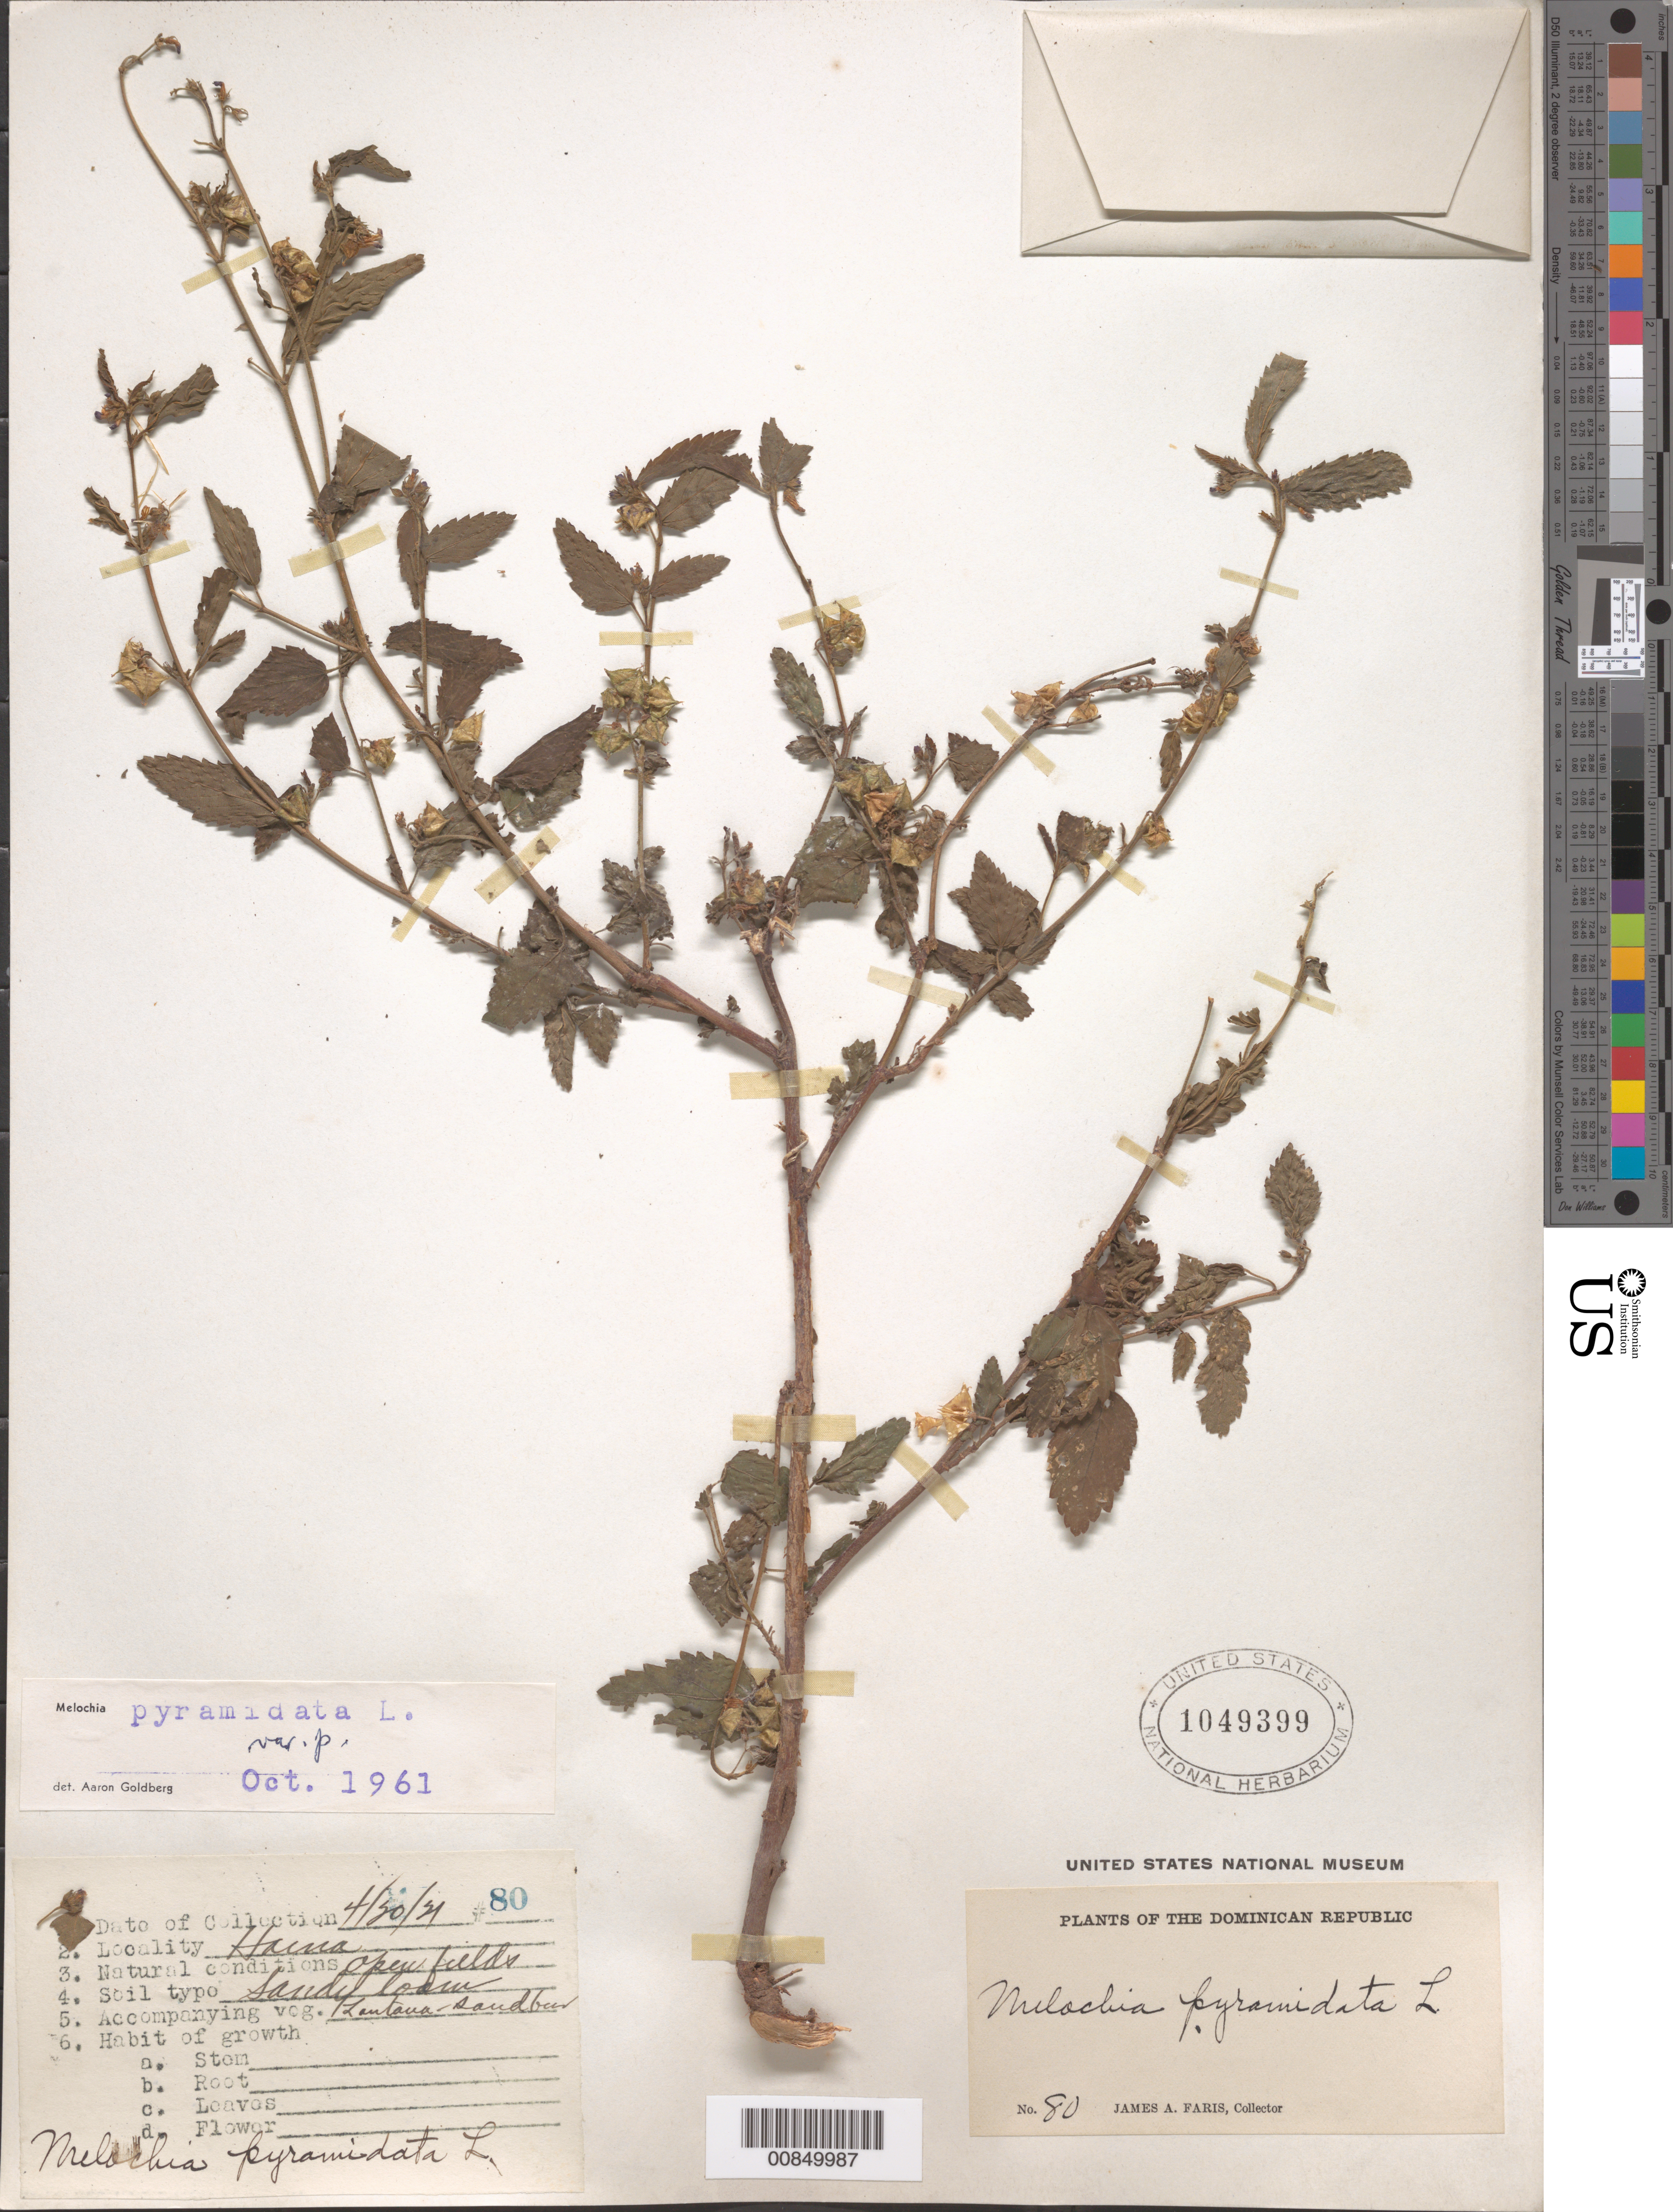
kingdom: Plantae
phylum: Tracheophyta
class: Magnoliopsida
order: Malvales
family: Malvaceae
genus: Melochia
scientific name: Melochia pyramidata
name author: L.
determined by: Goldberg, Aaron, (US), NMNH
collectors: J. Faris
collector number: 80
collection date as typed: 20 Apr 1921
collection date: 1921-04-20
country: Dominican Republic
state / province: San Cristóbal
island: Hispaniola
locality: Haina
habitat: Open fields on sandy loam (sand bar) with Lantana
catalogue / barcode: US 1049399